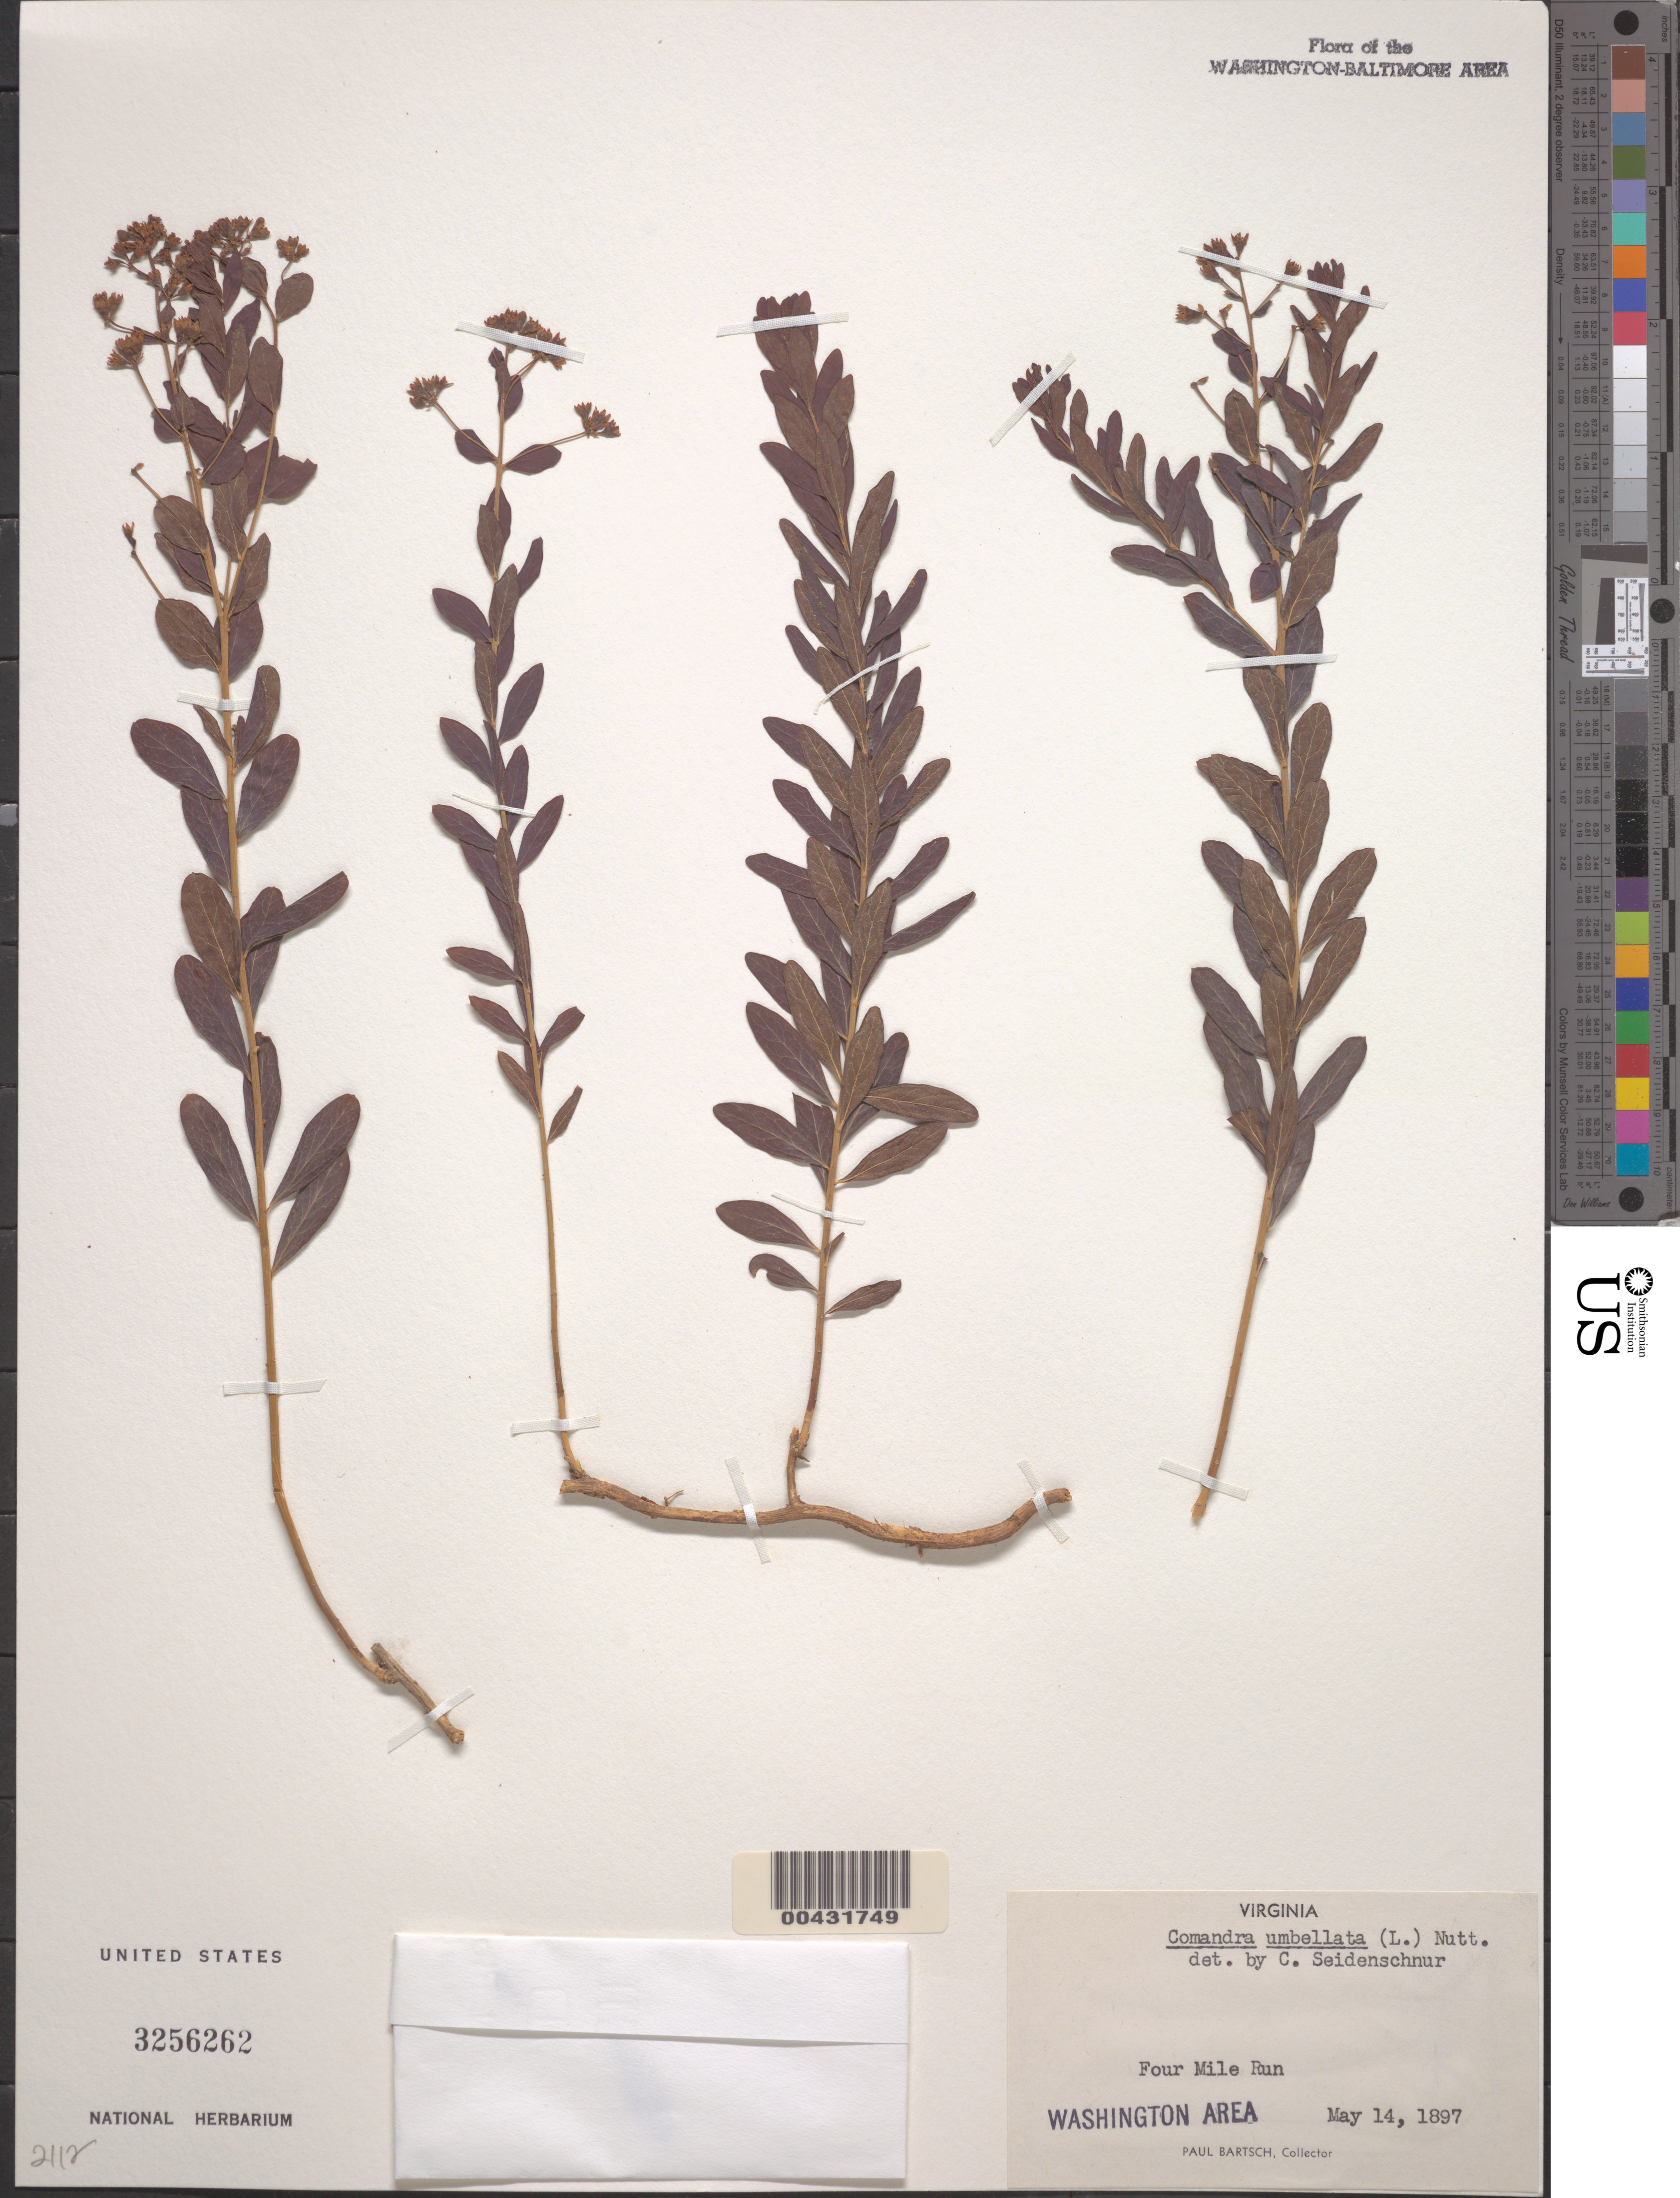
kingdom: Plantae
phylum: Tracheophyta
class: Magnoliopsida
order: Santalales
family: Comandraceae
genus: Comandra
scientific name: Comandra umbellata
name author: (L.) Nutt.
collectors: P. Bartsch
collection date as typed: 14 May 1897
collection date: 1897-05-14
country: United States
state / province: Virginia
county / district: Arlington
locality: Four Mile Run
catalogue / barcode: US 3256262